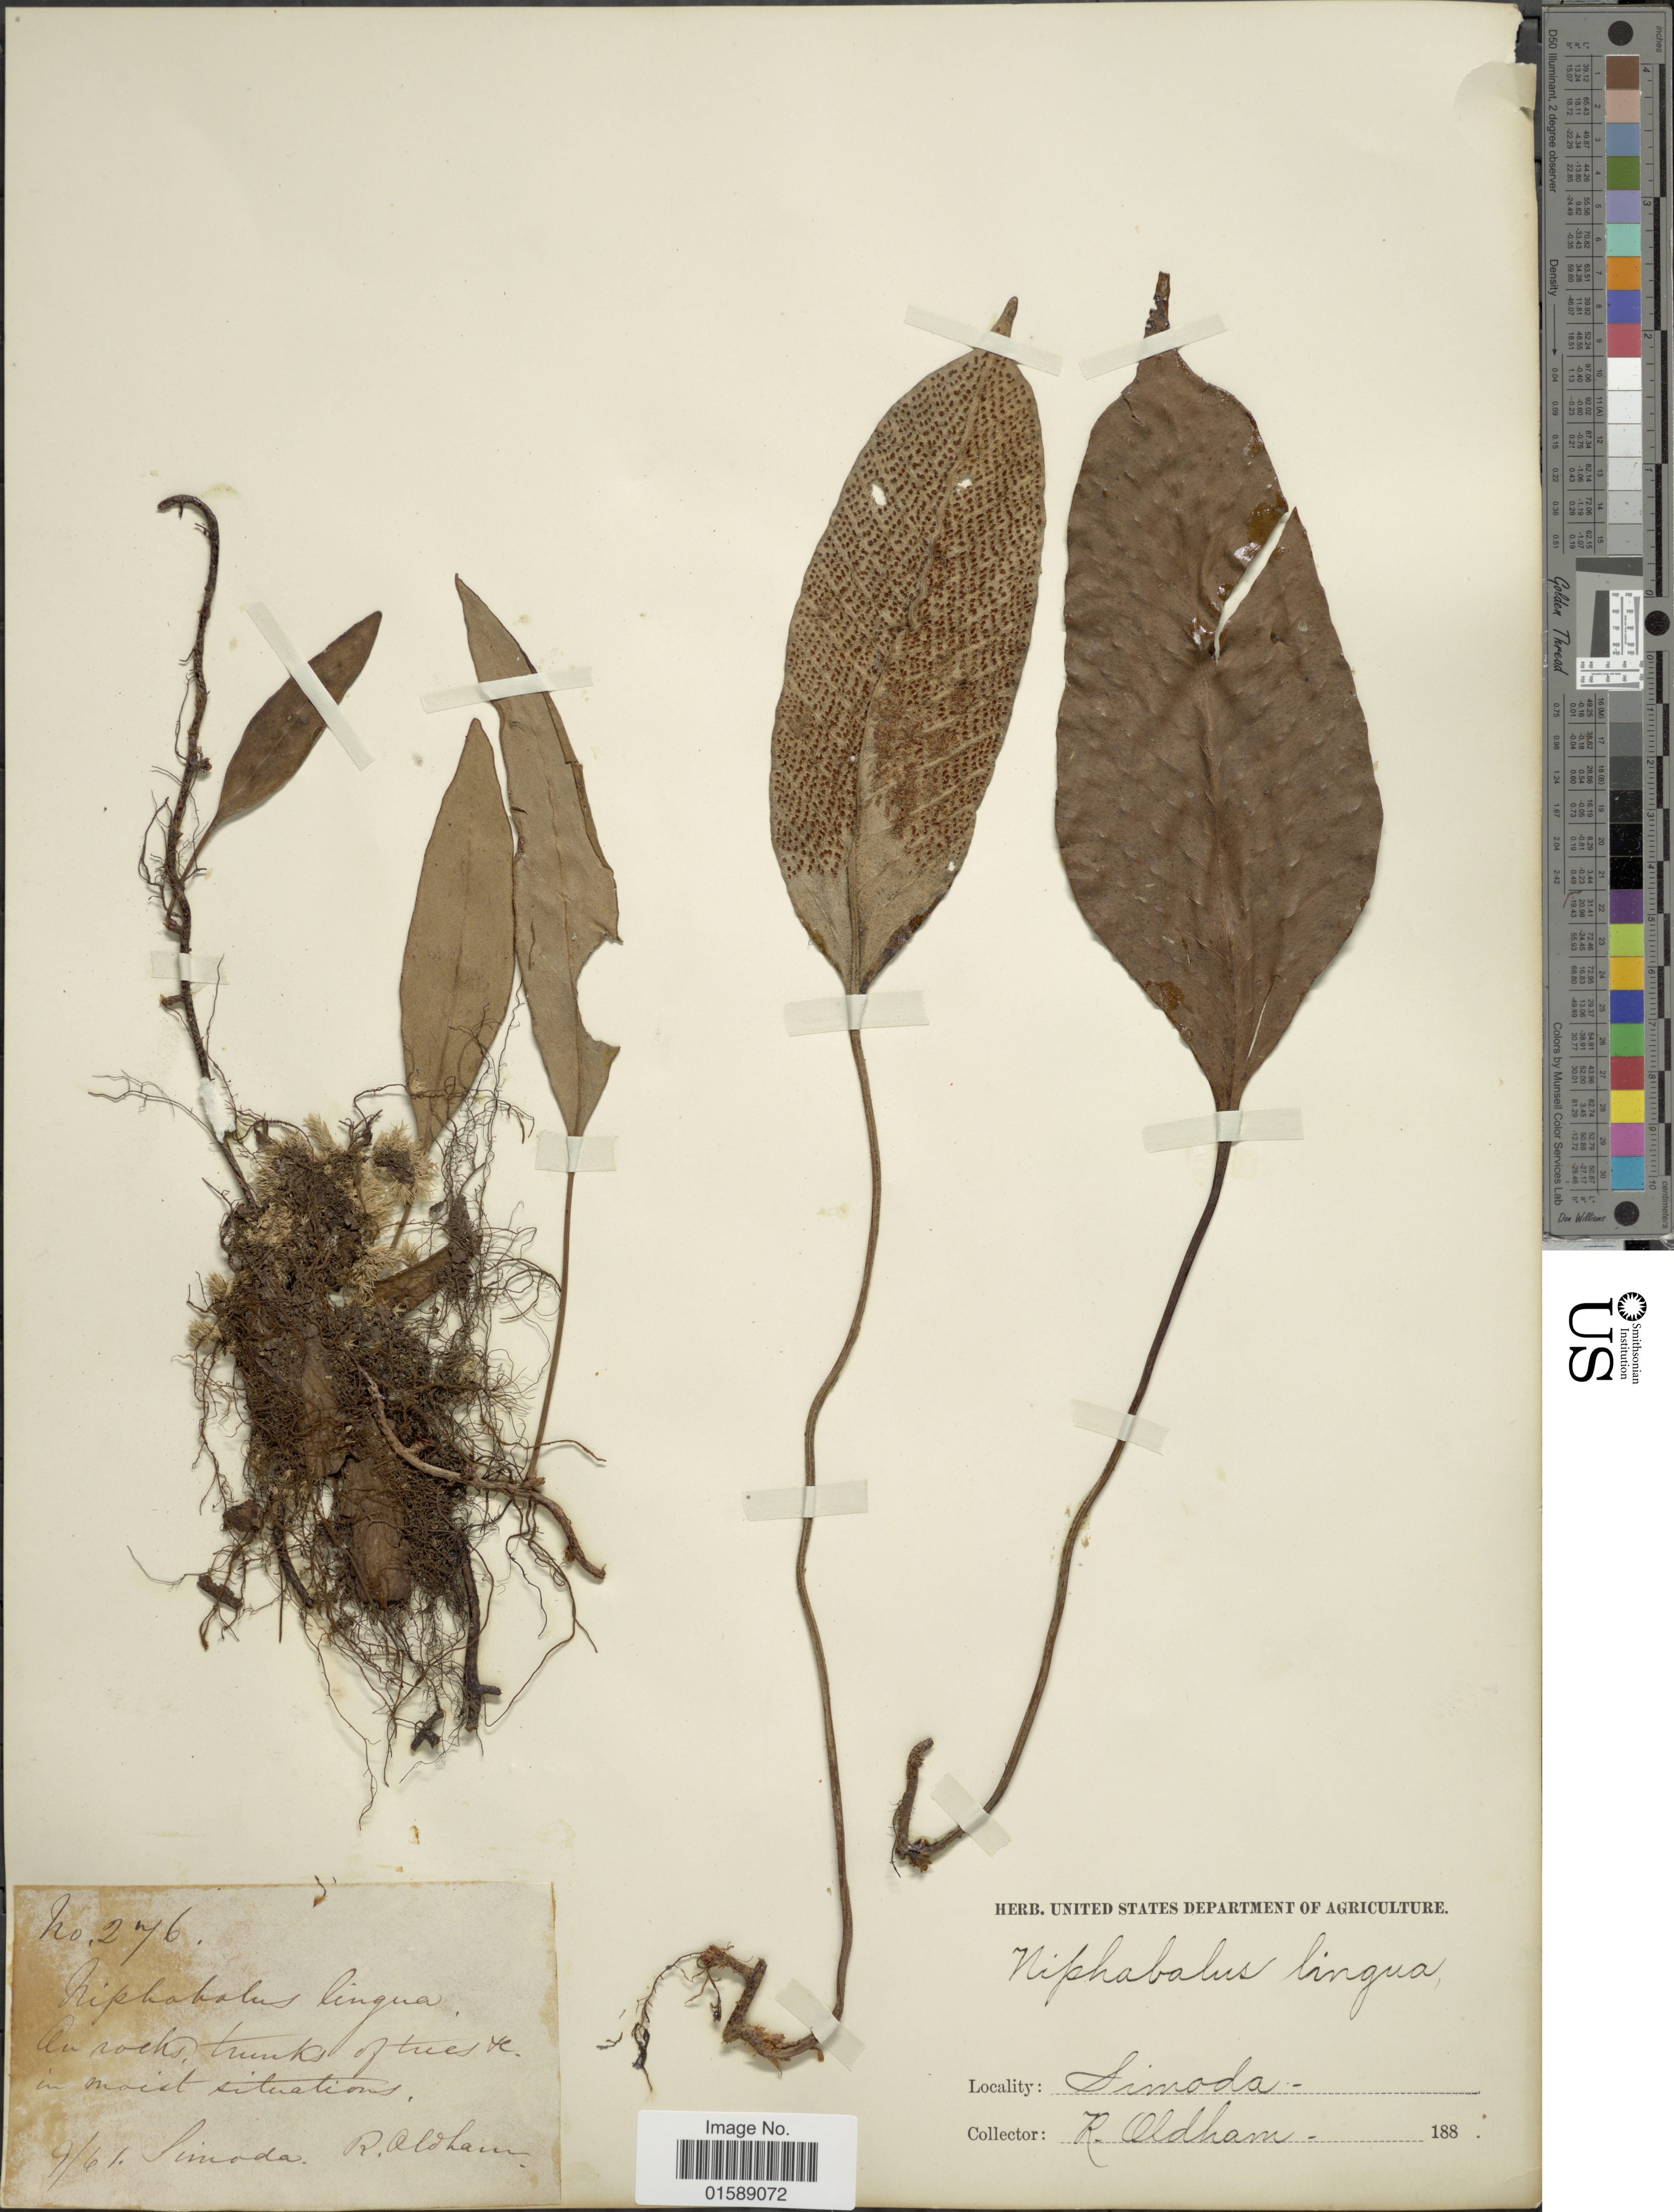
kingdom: Plantae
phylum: Tracheophyta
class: Polypodiopsida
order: Polypodiales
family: Polypodiaceae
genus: Pyrrosia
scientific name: Pyrrosia lingua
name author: (Thurb.) Farw.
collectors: R. Oldham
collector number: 276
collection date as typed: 188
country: Japan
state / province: Sizuoka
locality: Simoda